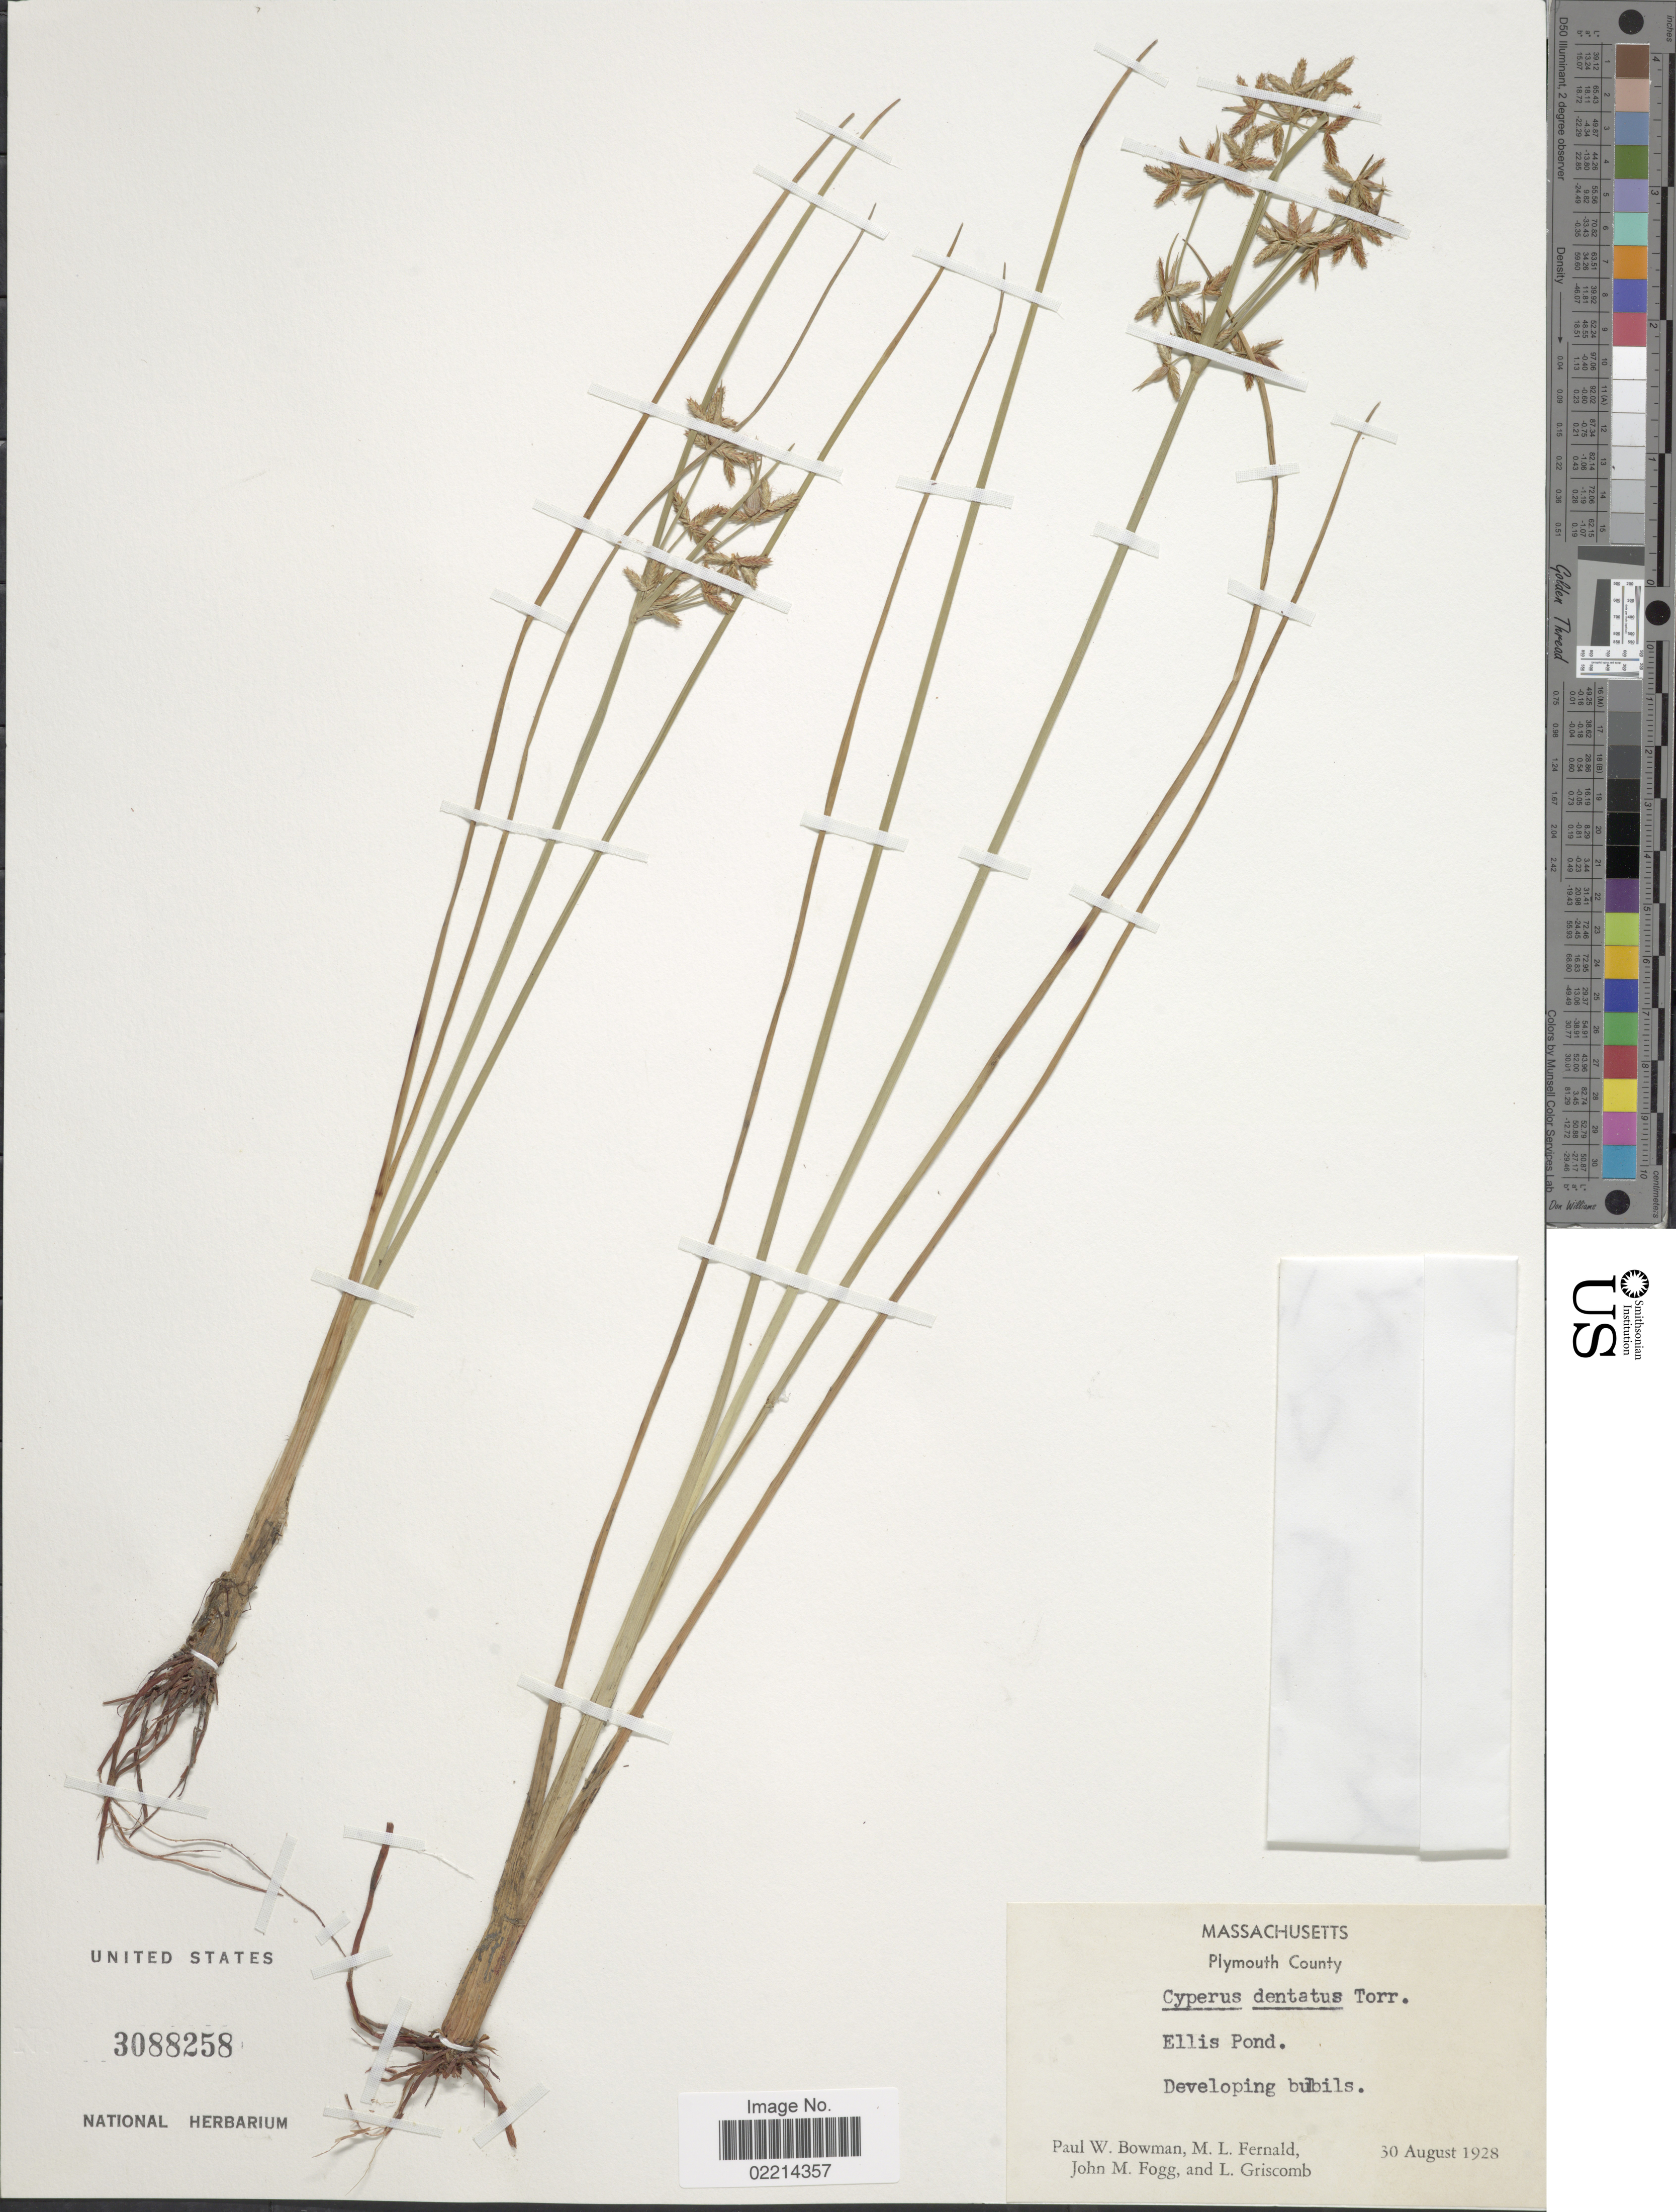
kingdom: Plantae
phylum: Tracheophyta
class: Liliopsida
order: Poales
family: Cyperaceae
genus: Cyperus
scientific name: Cyperus dentatus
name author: Torr.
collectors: P. Bowman, M. L. Fernald, J. Fogg & L. Griscomb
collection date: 1928-08-30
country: United States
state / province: Massachusetts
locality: Plymouth County, Ellis Pond, Developing bulbils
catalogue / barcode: US 3088258